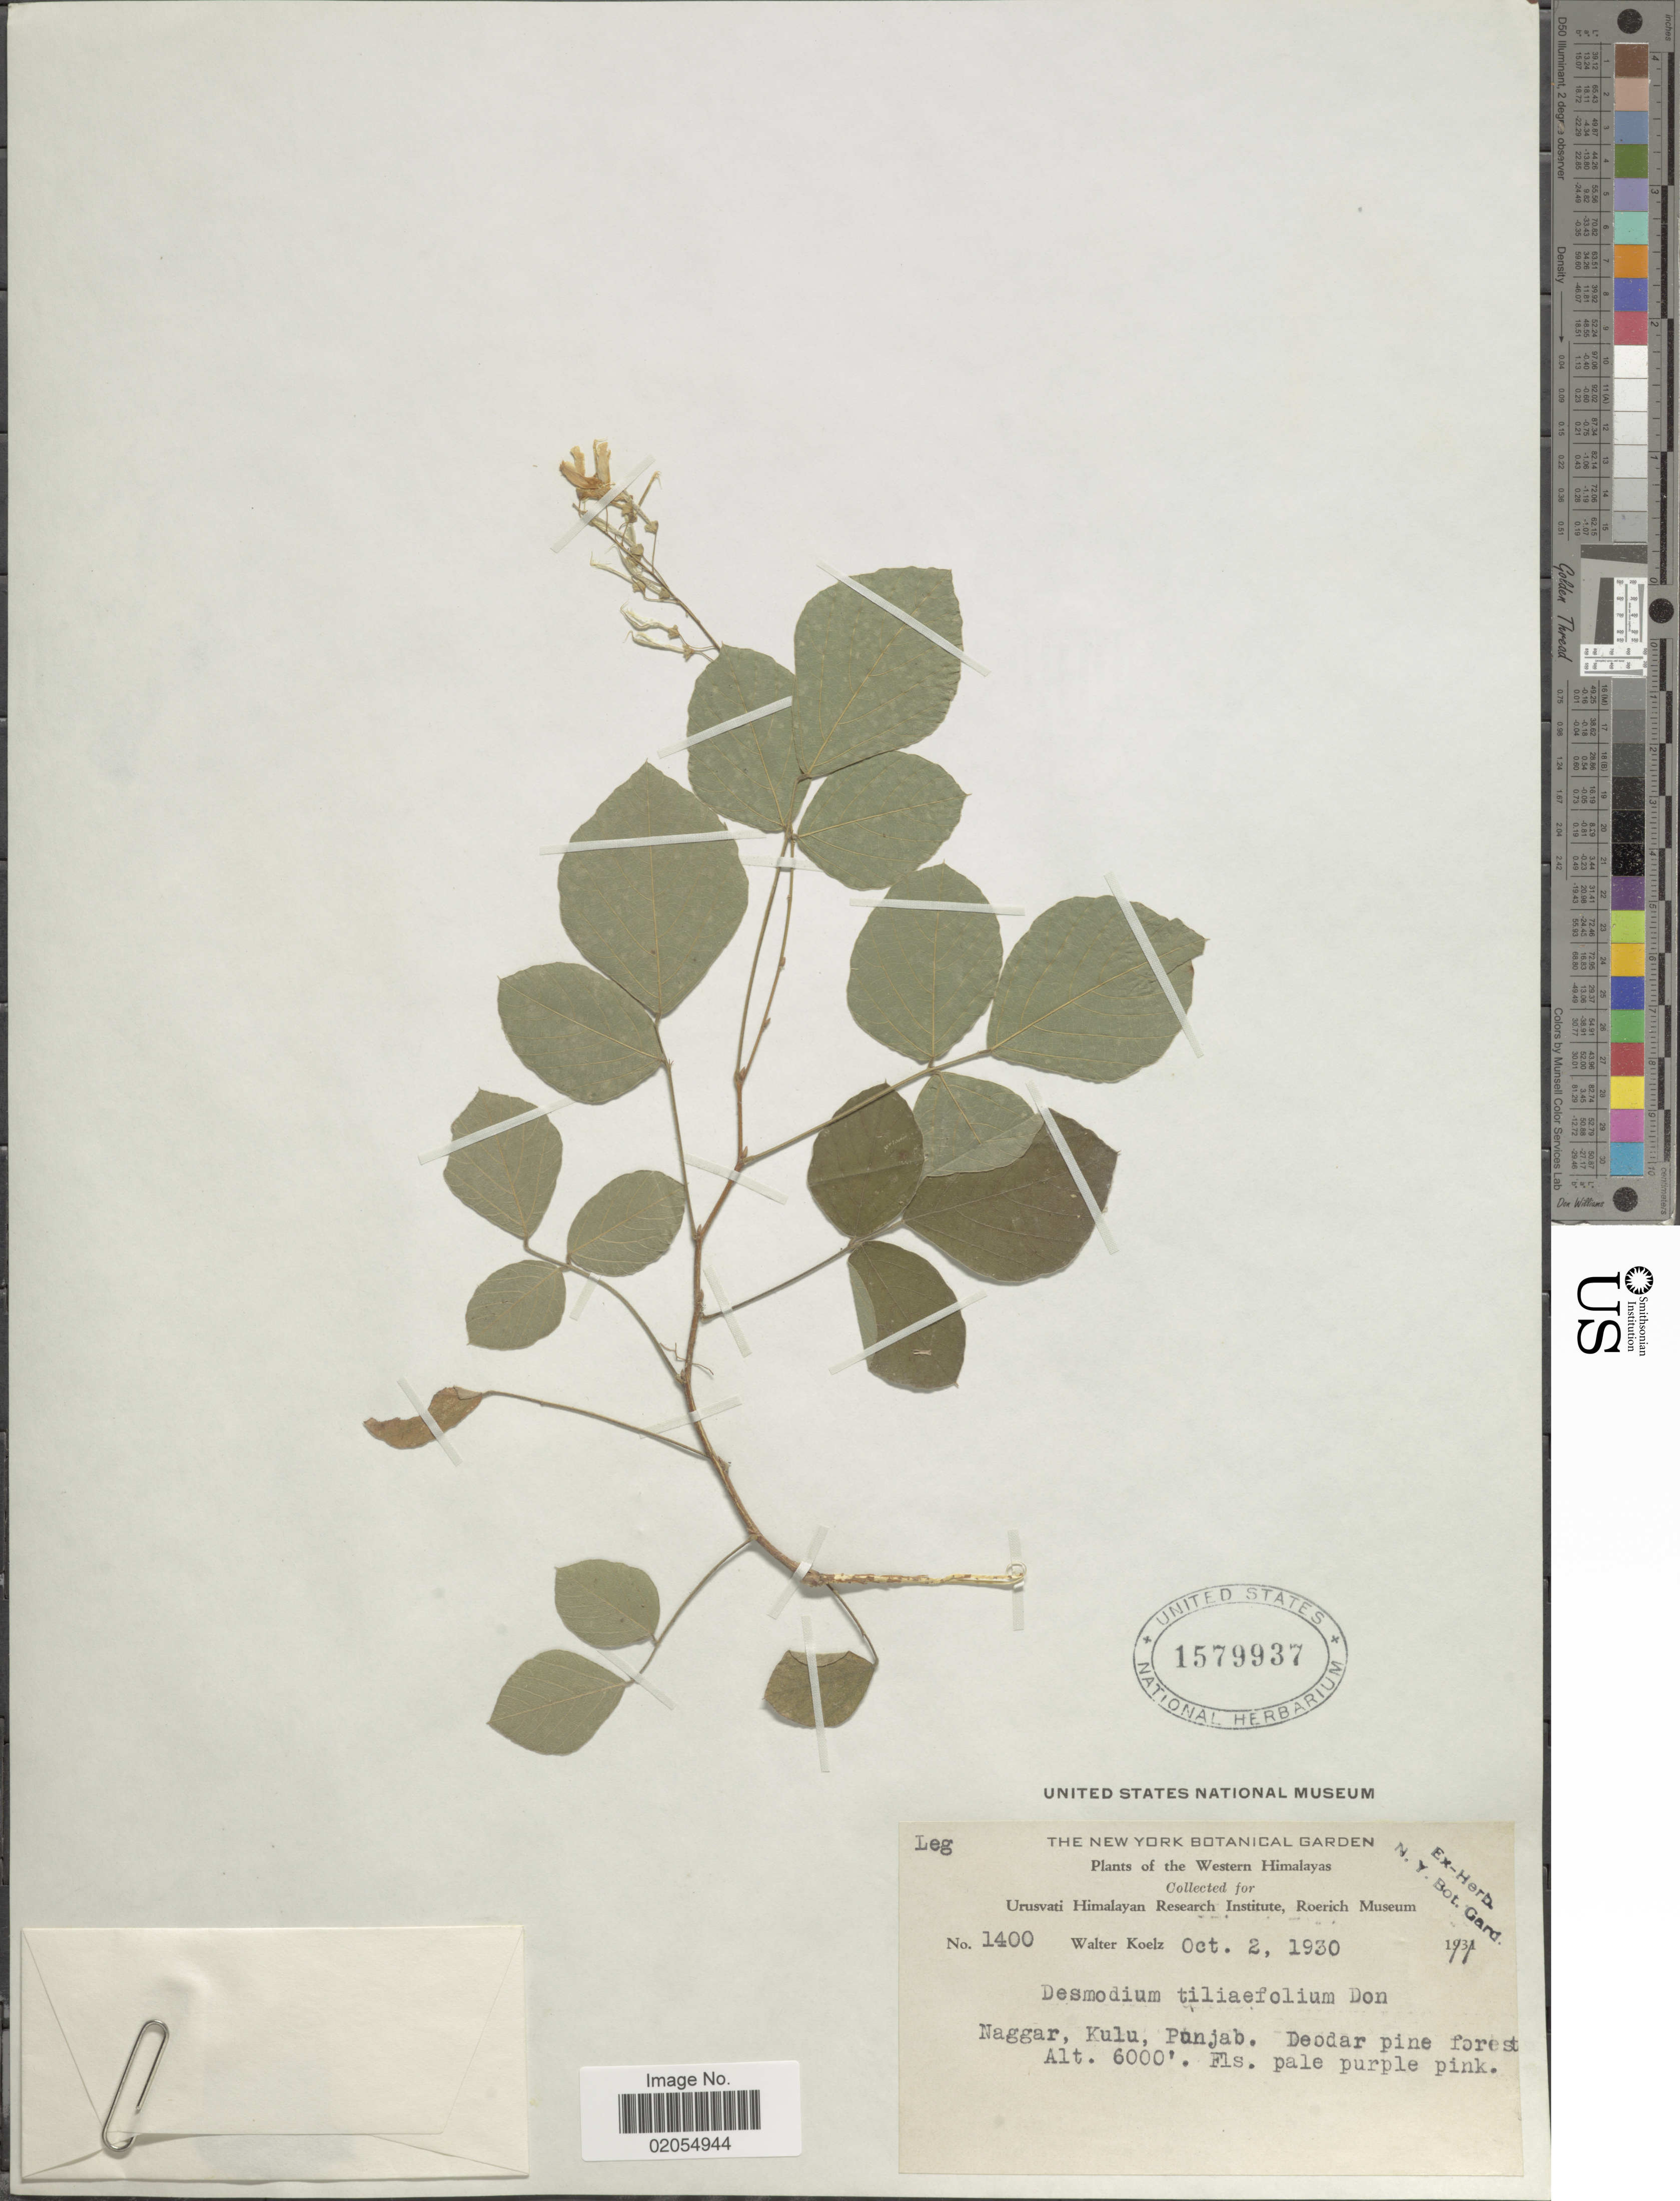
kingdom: Plantae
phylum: Tracheophyta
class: Magnoliopsida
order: Fabales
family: Fabaceae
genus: Sunhangia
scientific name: Sunhangia elegans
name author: (DC.) H. Ohashi & K. Ohashi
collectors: W. N. Koelz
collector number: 1400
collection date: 1930-10-02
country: India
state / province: Punjab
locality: Western Himalayas, Naggar, Kulu, Punjab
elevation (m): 1829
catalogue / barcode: US 1579937